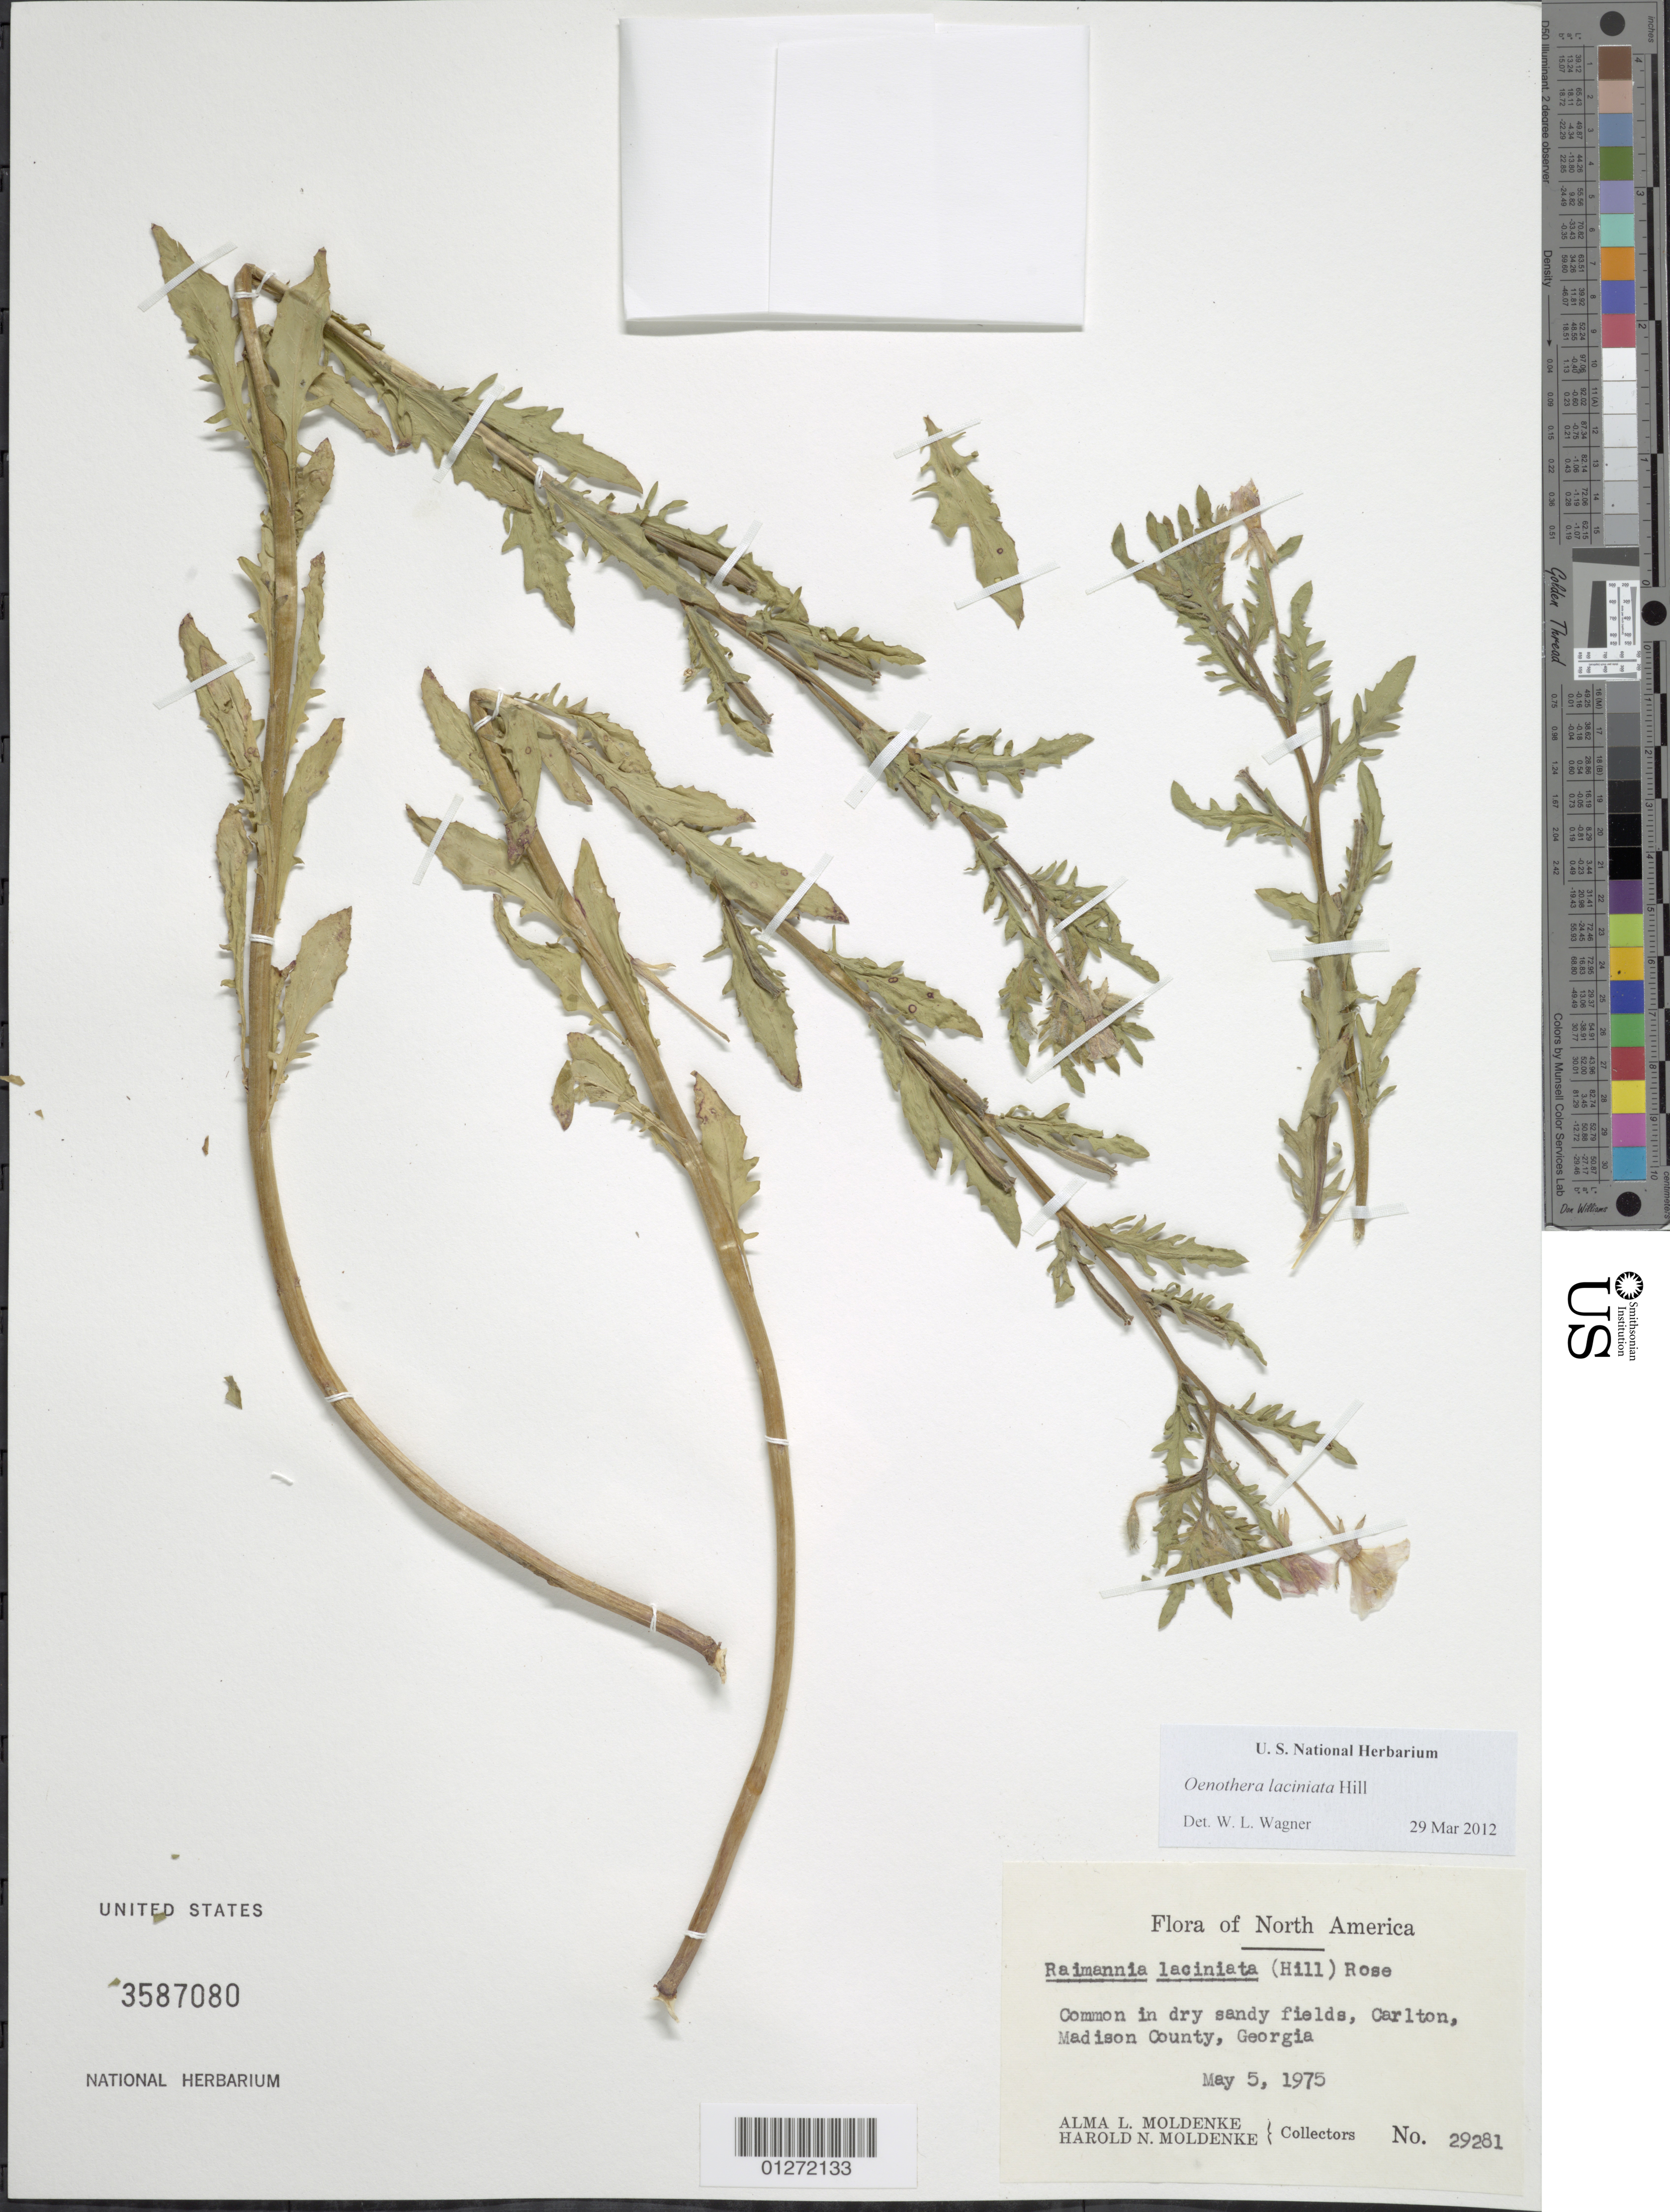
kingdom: Plantae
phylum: Tracheophyta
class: Magnoliopsida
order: Myrtales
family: Onagraceae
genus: Oenothera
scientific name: Oenothera laciniata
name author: Hill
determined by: Wagner, W. L., (BOT), Smithsonian Institution - National Museum of Natural History (UNITED STATES)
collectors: A. L. Moldenke & H. N. Moldenke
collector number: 29281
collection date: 1975-05-05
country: United States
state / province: Georgia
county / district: Madison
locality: Carlton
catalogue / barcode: US 3587080